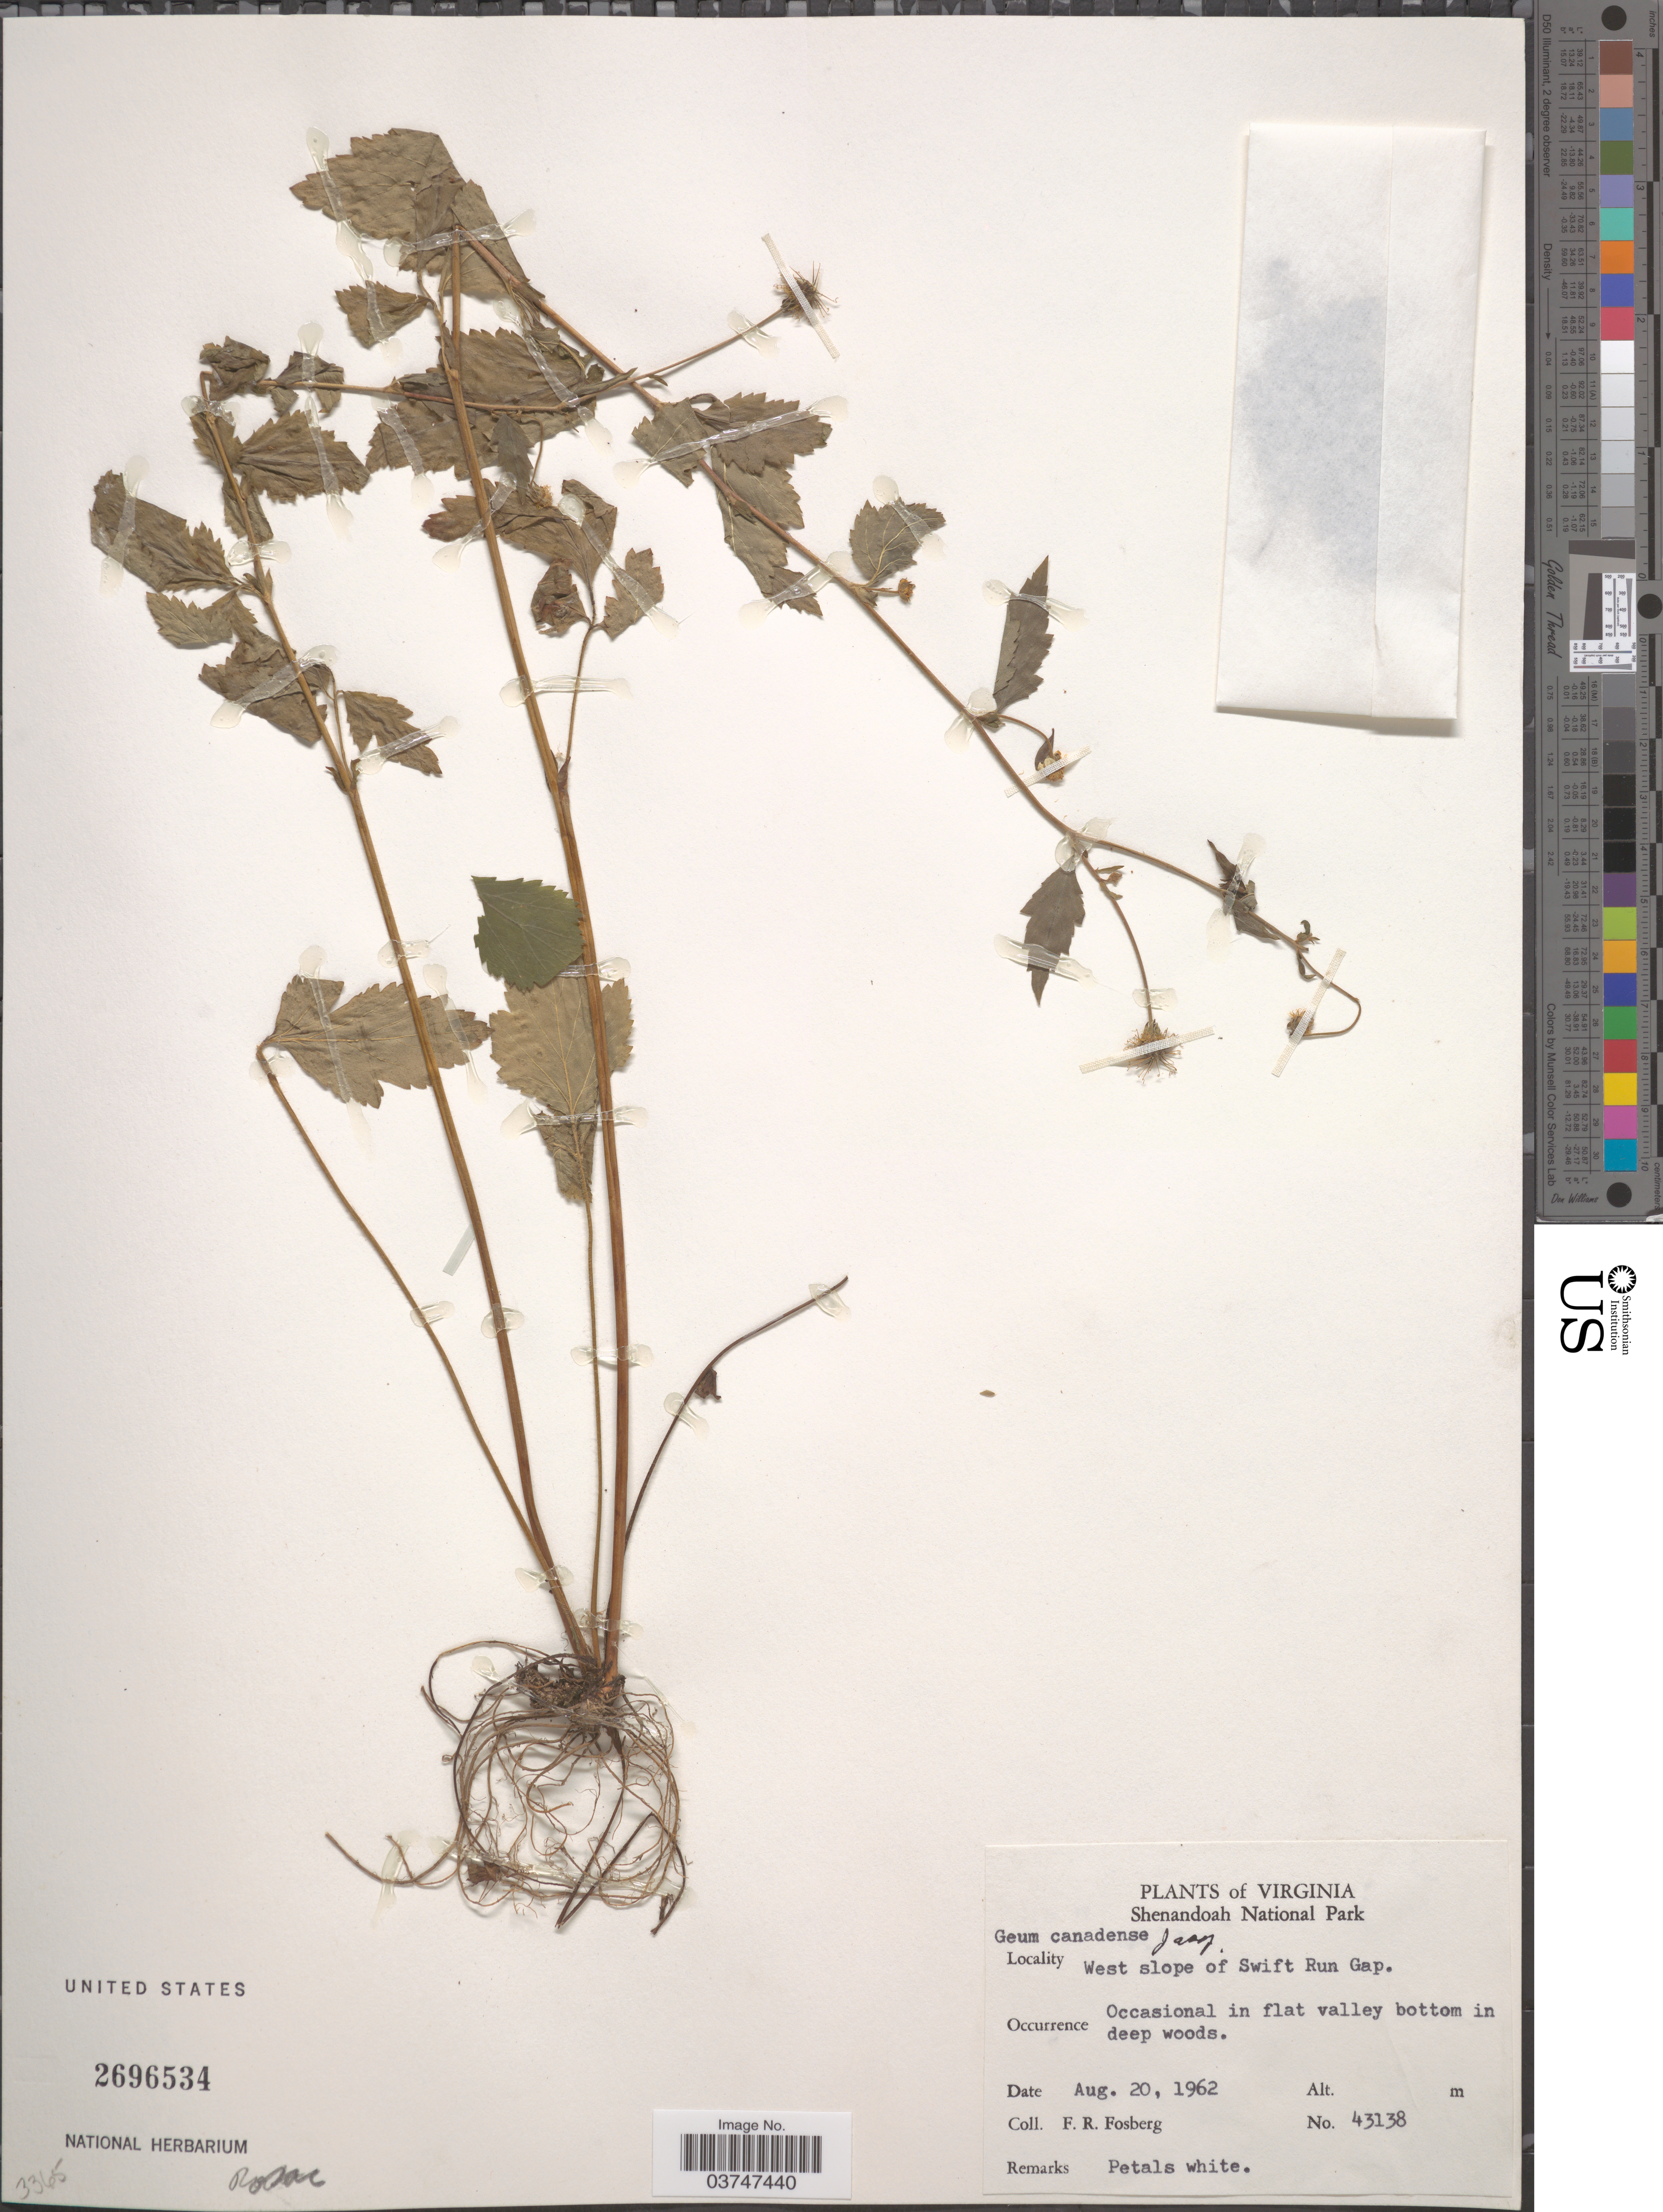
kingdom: Plantae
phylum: Tracheophyta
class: Magnoliopsida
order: Rosales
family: Rosaceae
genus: Geum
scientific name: Geum canadense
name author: Jacq.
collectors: F. R. Fosberg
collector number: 43138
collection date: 1962-08-20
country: United States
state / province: Virginia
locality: Shenandoah National Park. West slope of Swift Run Gap.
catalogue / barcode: US 2696534